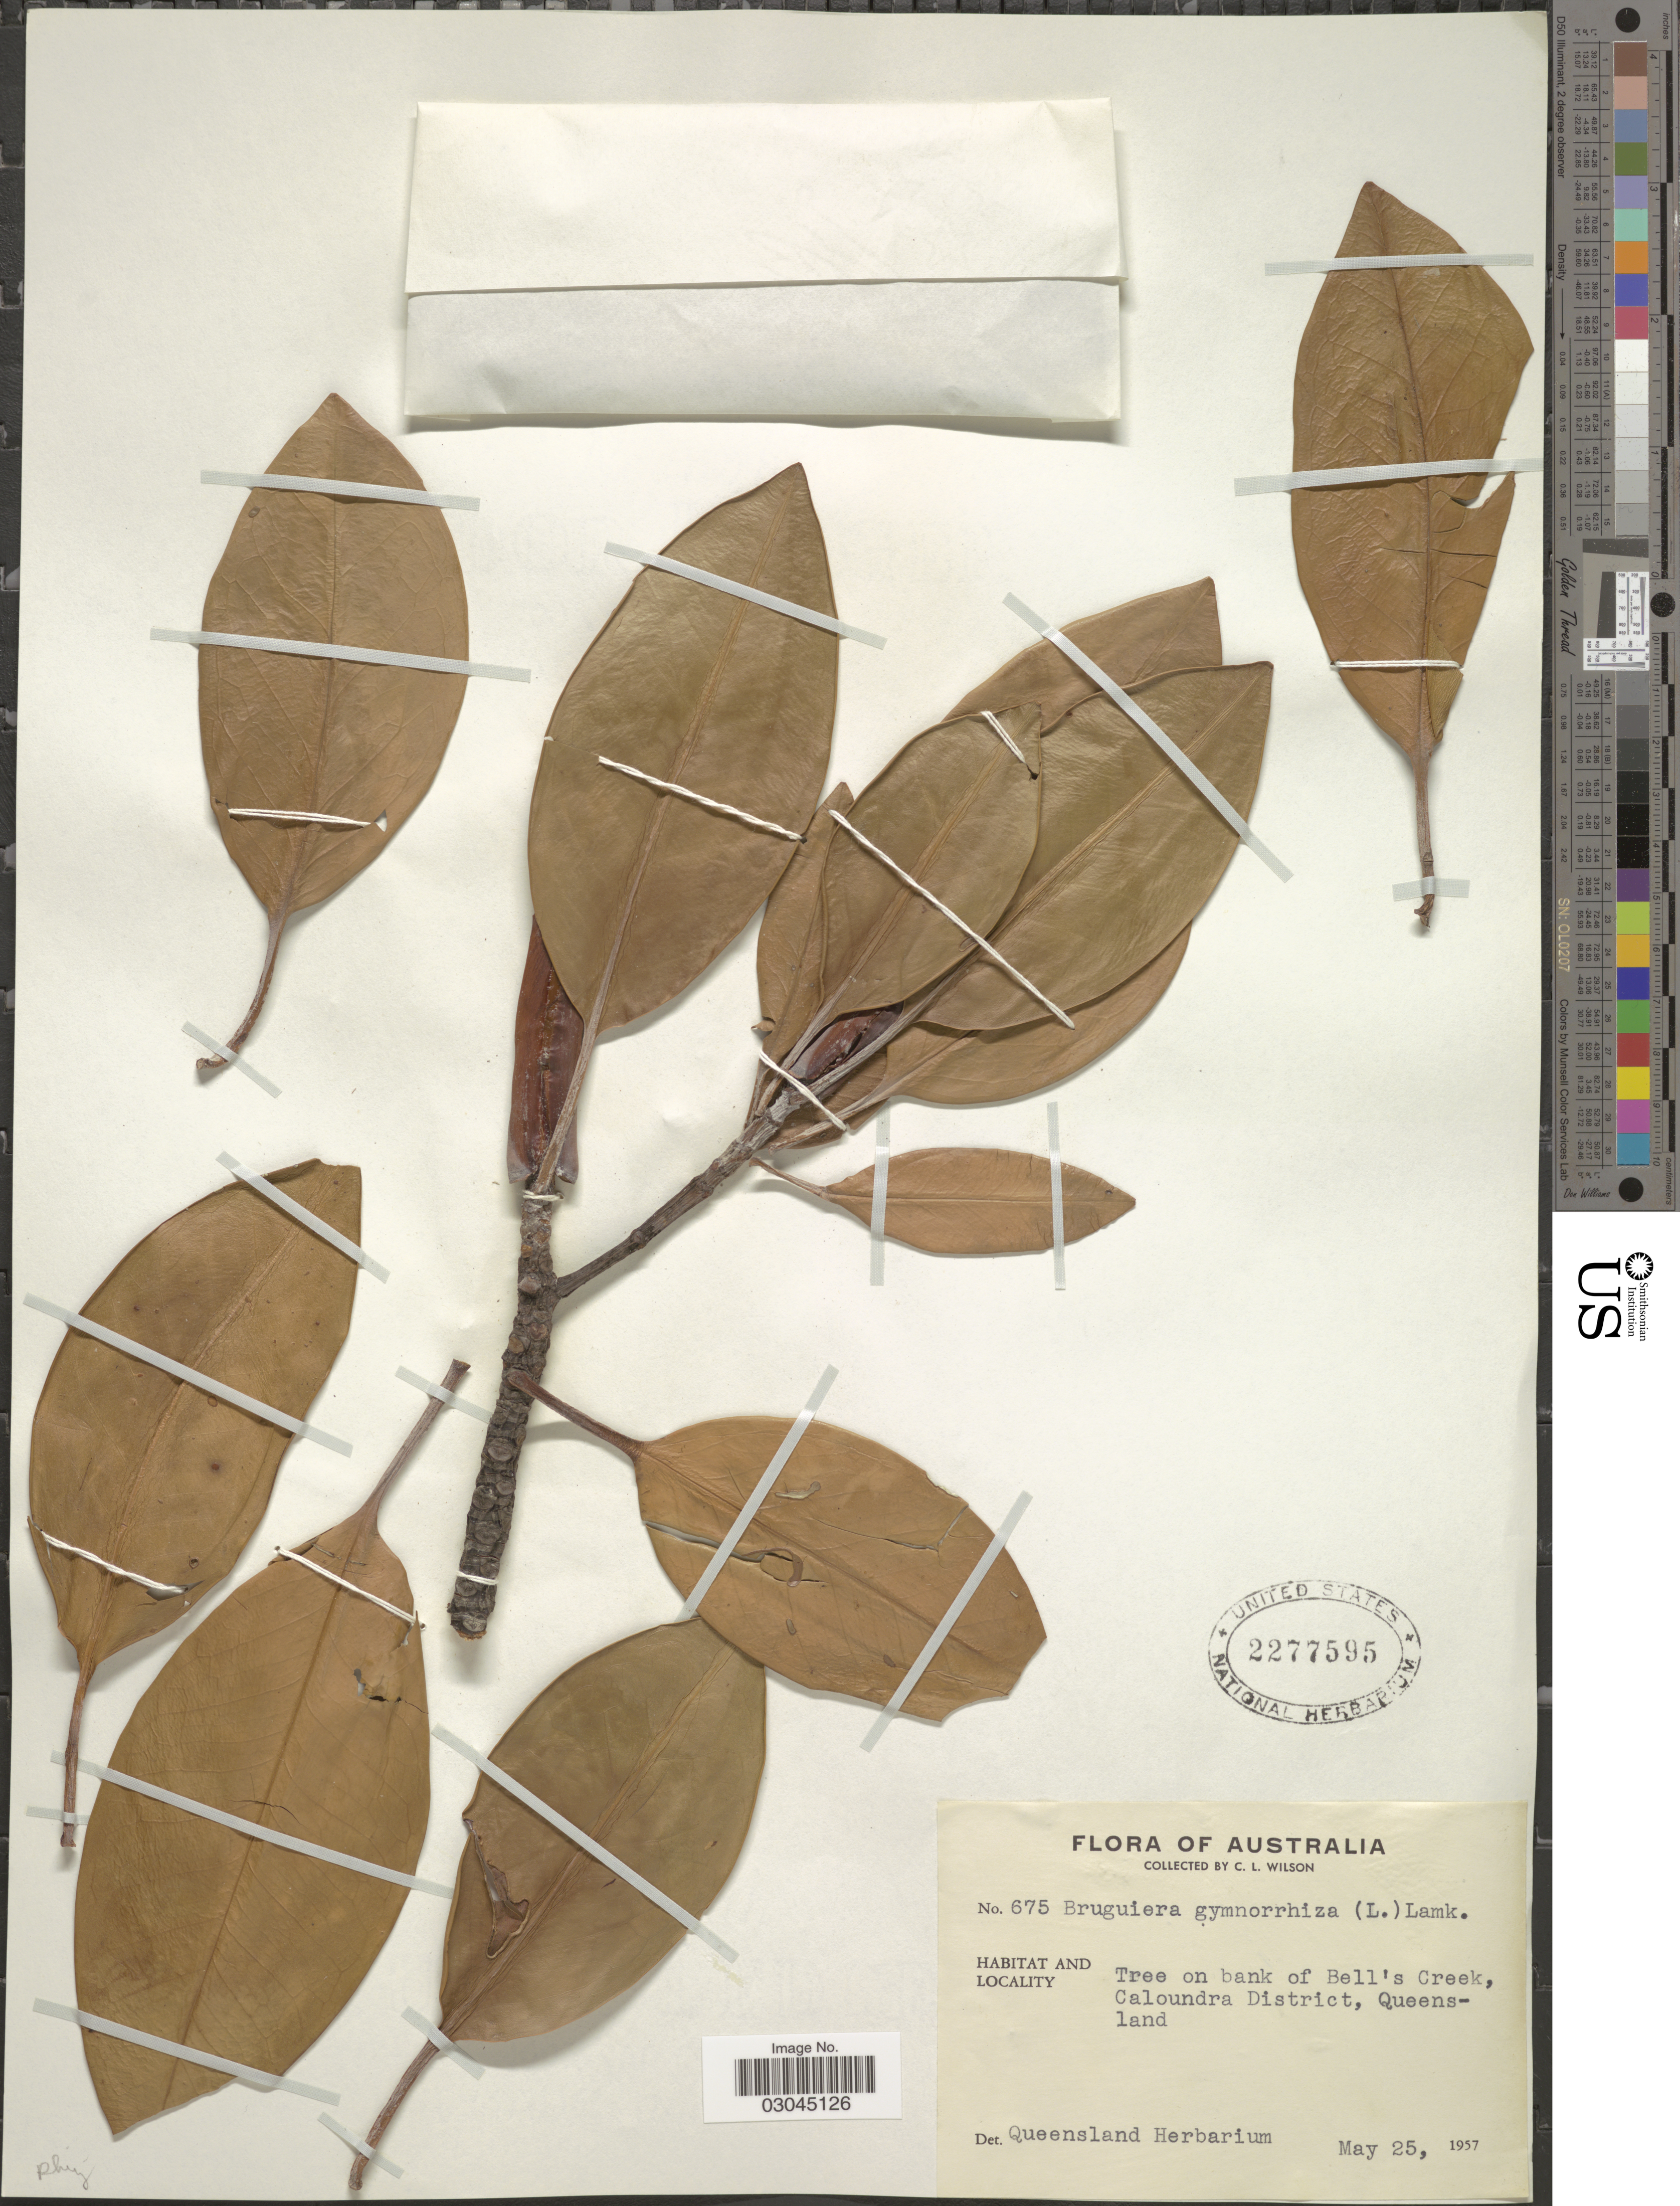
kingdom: Plantae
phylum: Tracheophyta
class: Magnoliopsida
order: Malpighiales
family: Rhizophoraceae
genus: Bruguiera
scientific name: Bruguiera gymnorhiza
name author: (L.) Savigny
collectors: C. L. Wilson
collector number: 675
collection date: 1957-05-25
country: Australia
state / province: Queensland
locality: Bank of Bell's Creek, Caloundra District.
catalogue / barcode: US 2277595